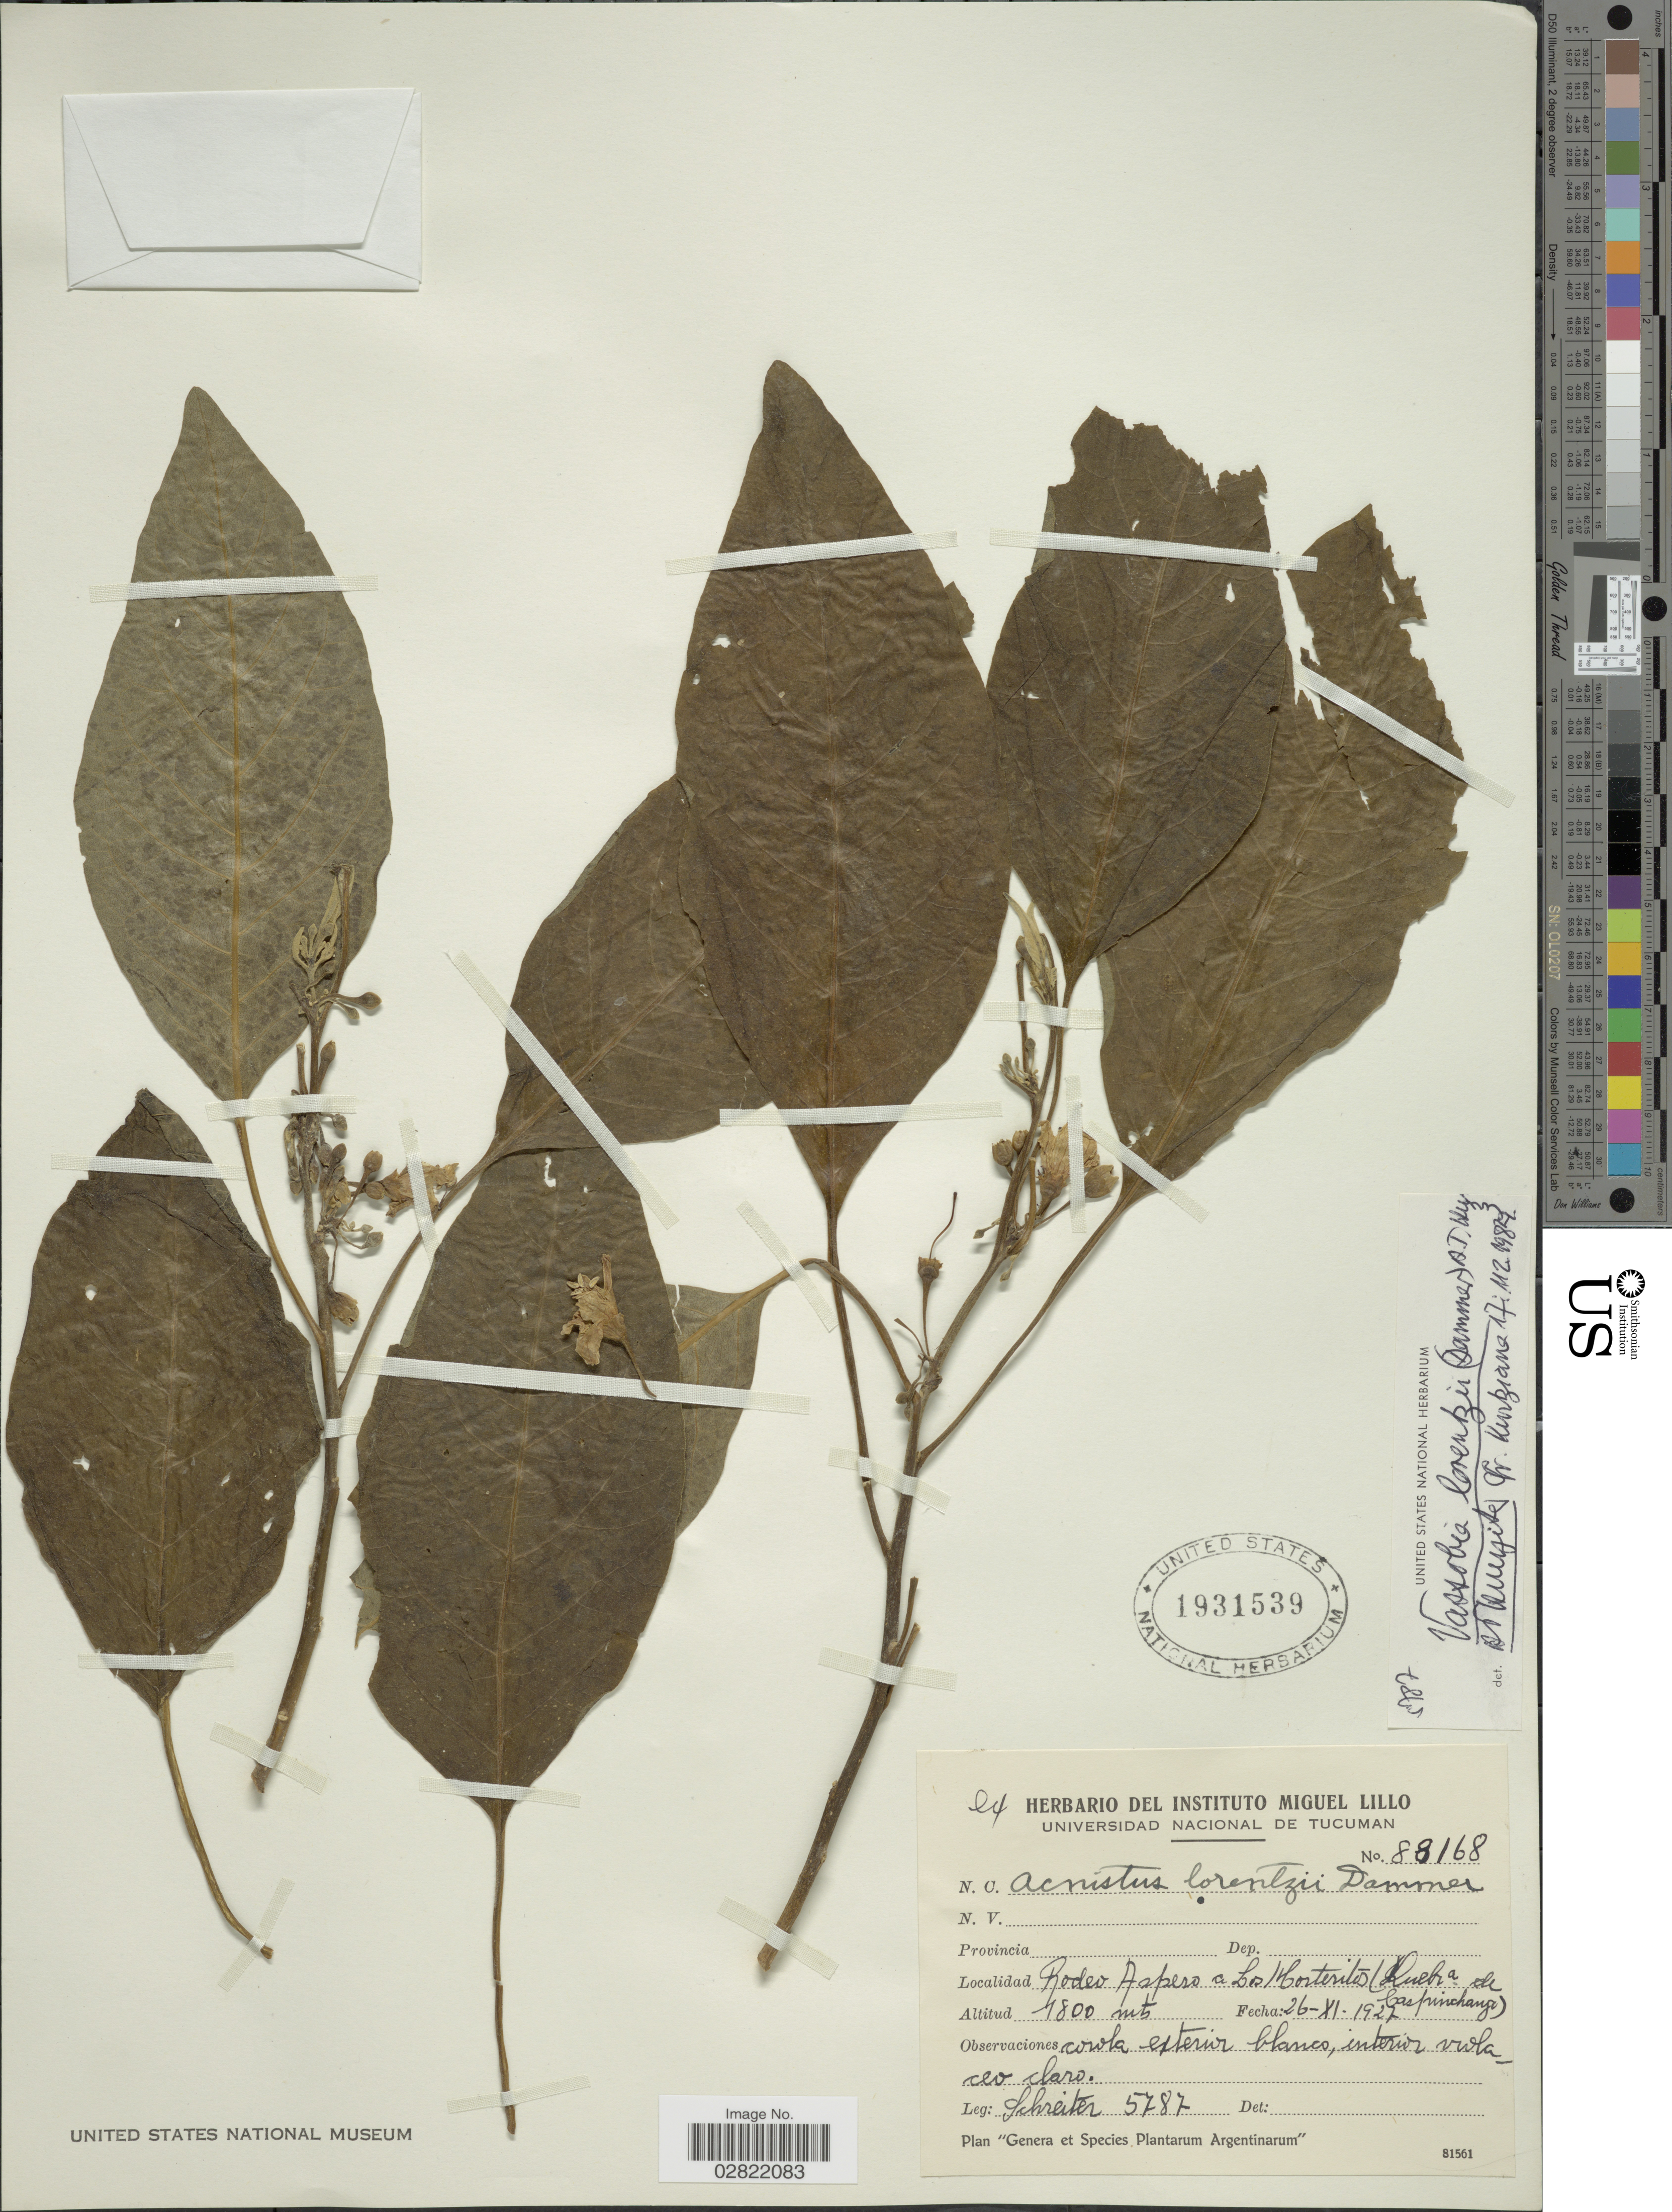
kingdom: Plantae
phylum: Tracheophyta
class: Magnoliopsida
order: Solanales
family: Solanaceae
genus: Vassobia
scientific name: Vassobia lorentzii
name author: (Dammer) Hunz.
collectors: -. Schreiter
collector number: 5787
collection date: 1927-11-26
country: Argentina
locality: Rodeo Aspero a Los Horteritos (Quebrada de Caspinchango).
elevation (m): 1800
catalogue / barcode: US 1931539